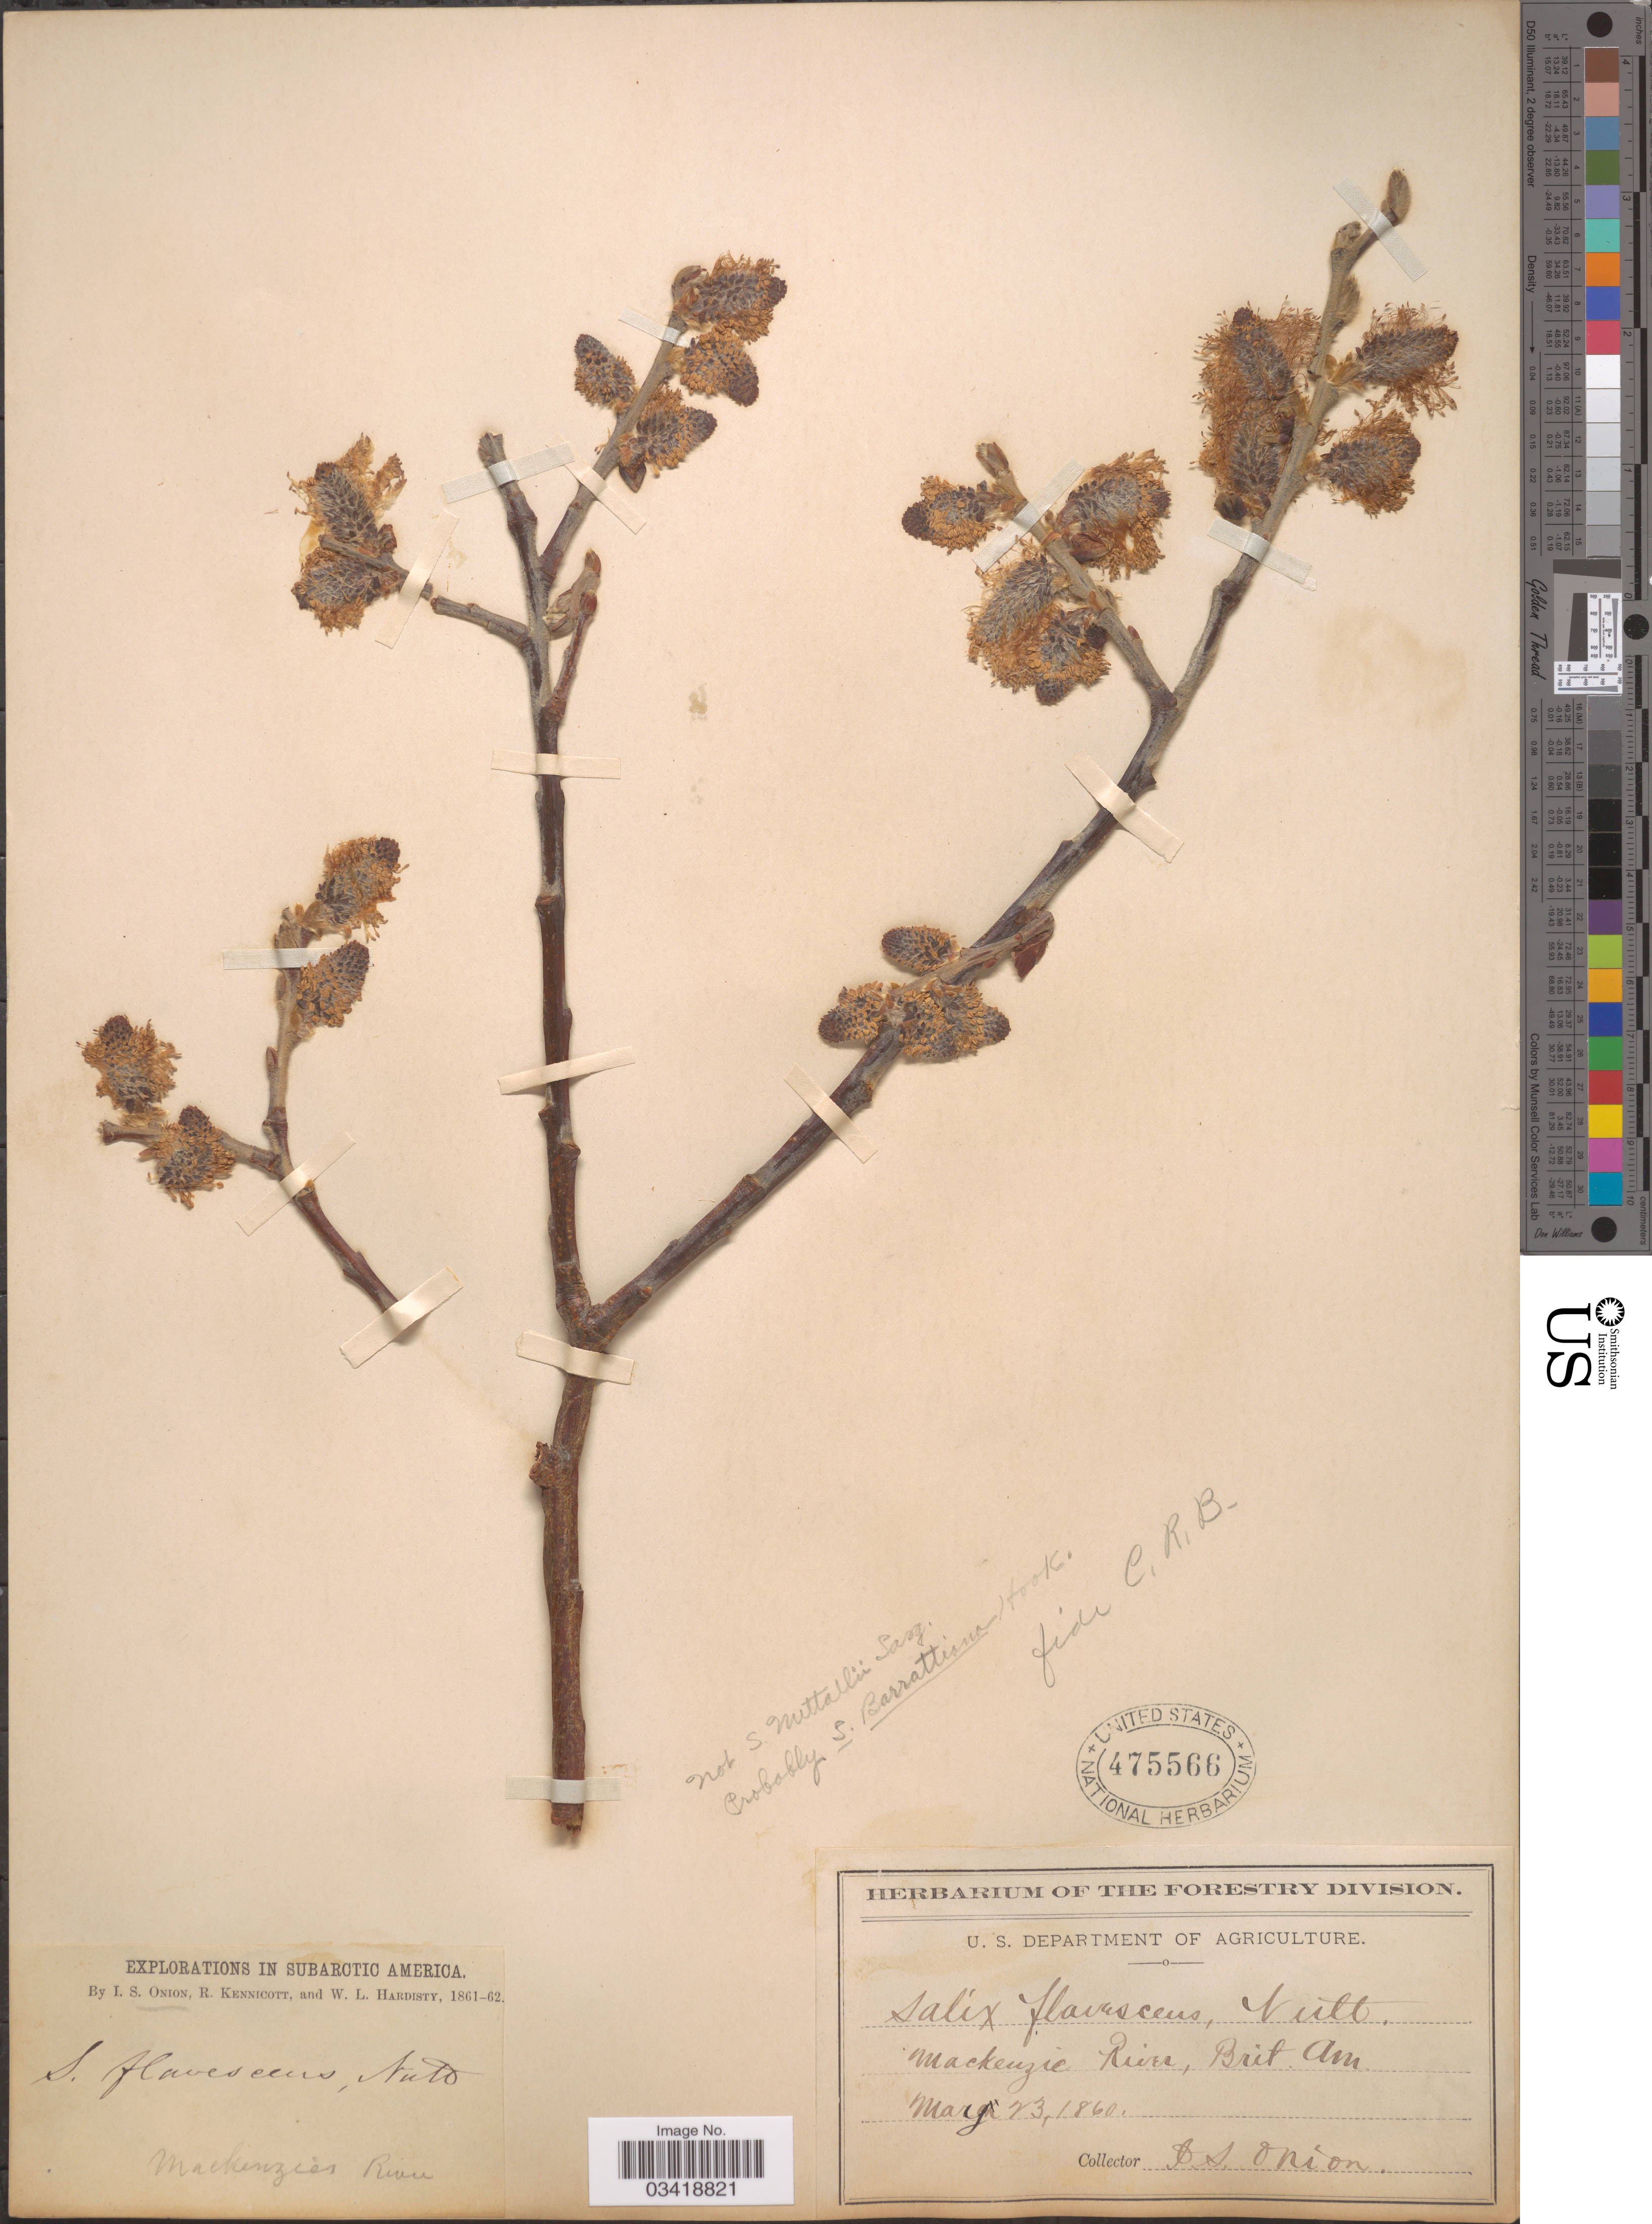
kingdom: Plantae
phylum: Tracheophyta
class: Magnoliopsida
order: Malpighiales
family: Salicaceae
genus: Salix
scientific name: Salix barrattiana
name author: Hook.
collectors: L. Onion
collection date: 1860-05-23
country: Canada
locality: Subarctic America. Mackenzie River, Brit. Am.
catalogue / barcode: US 475566